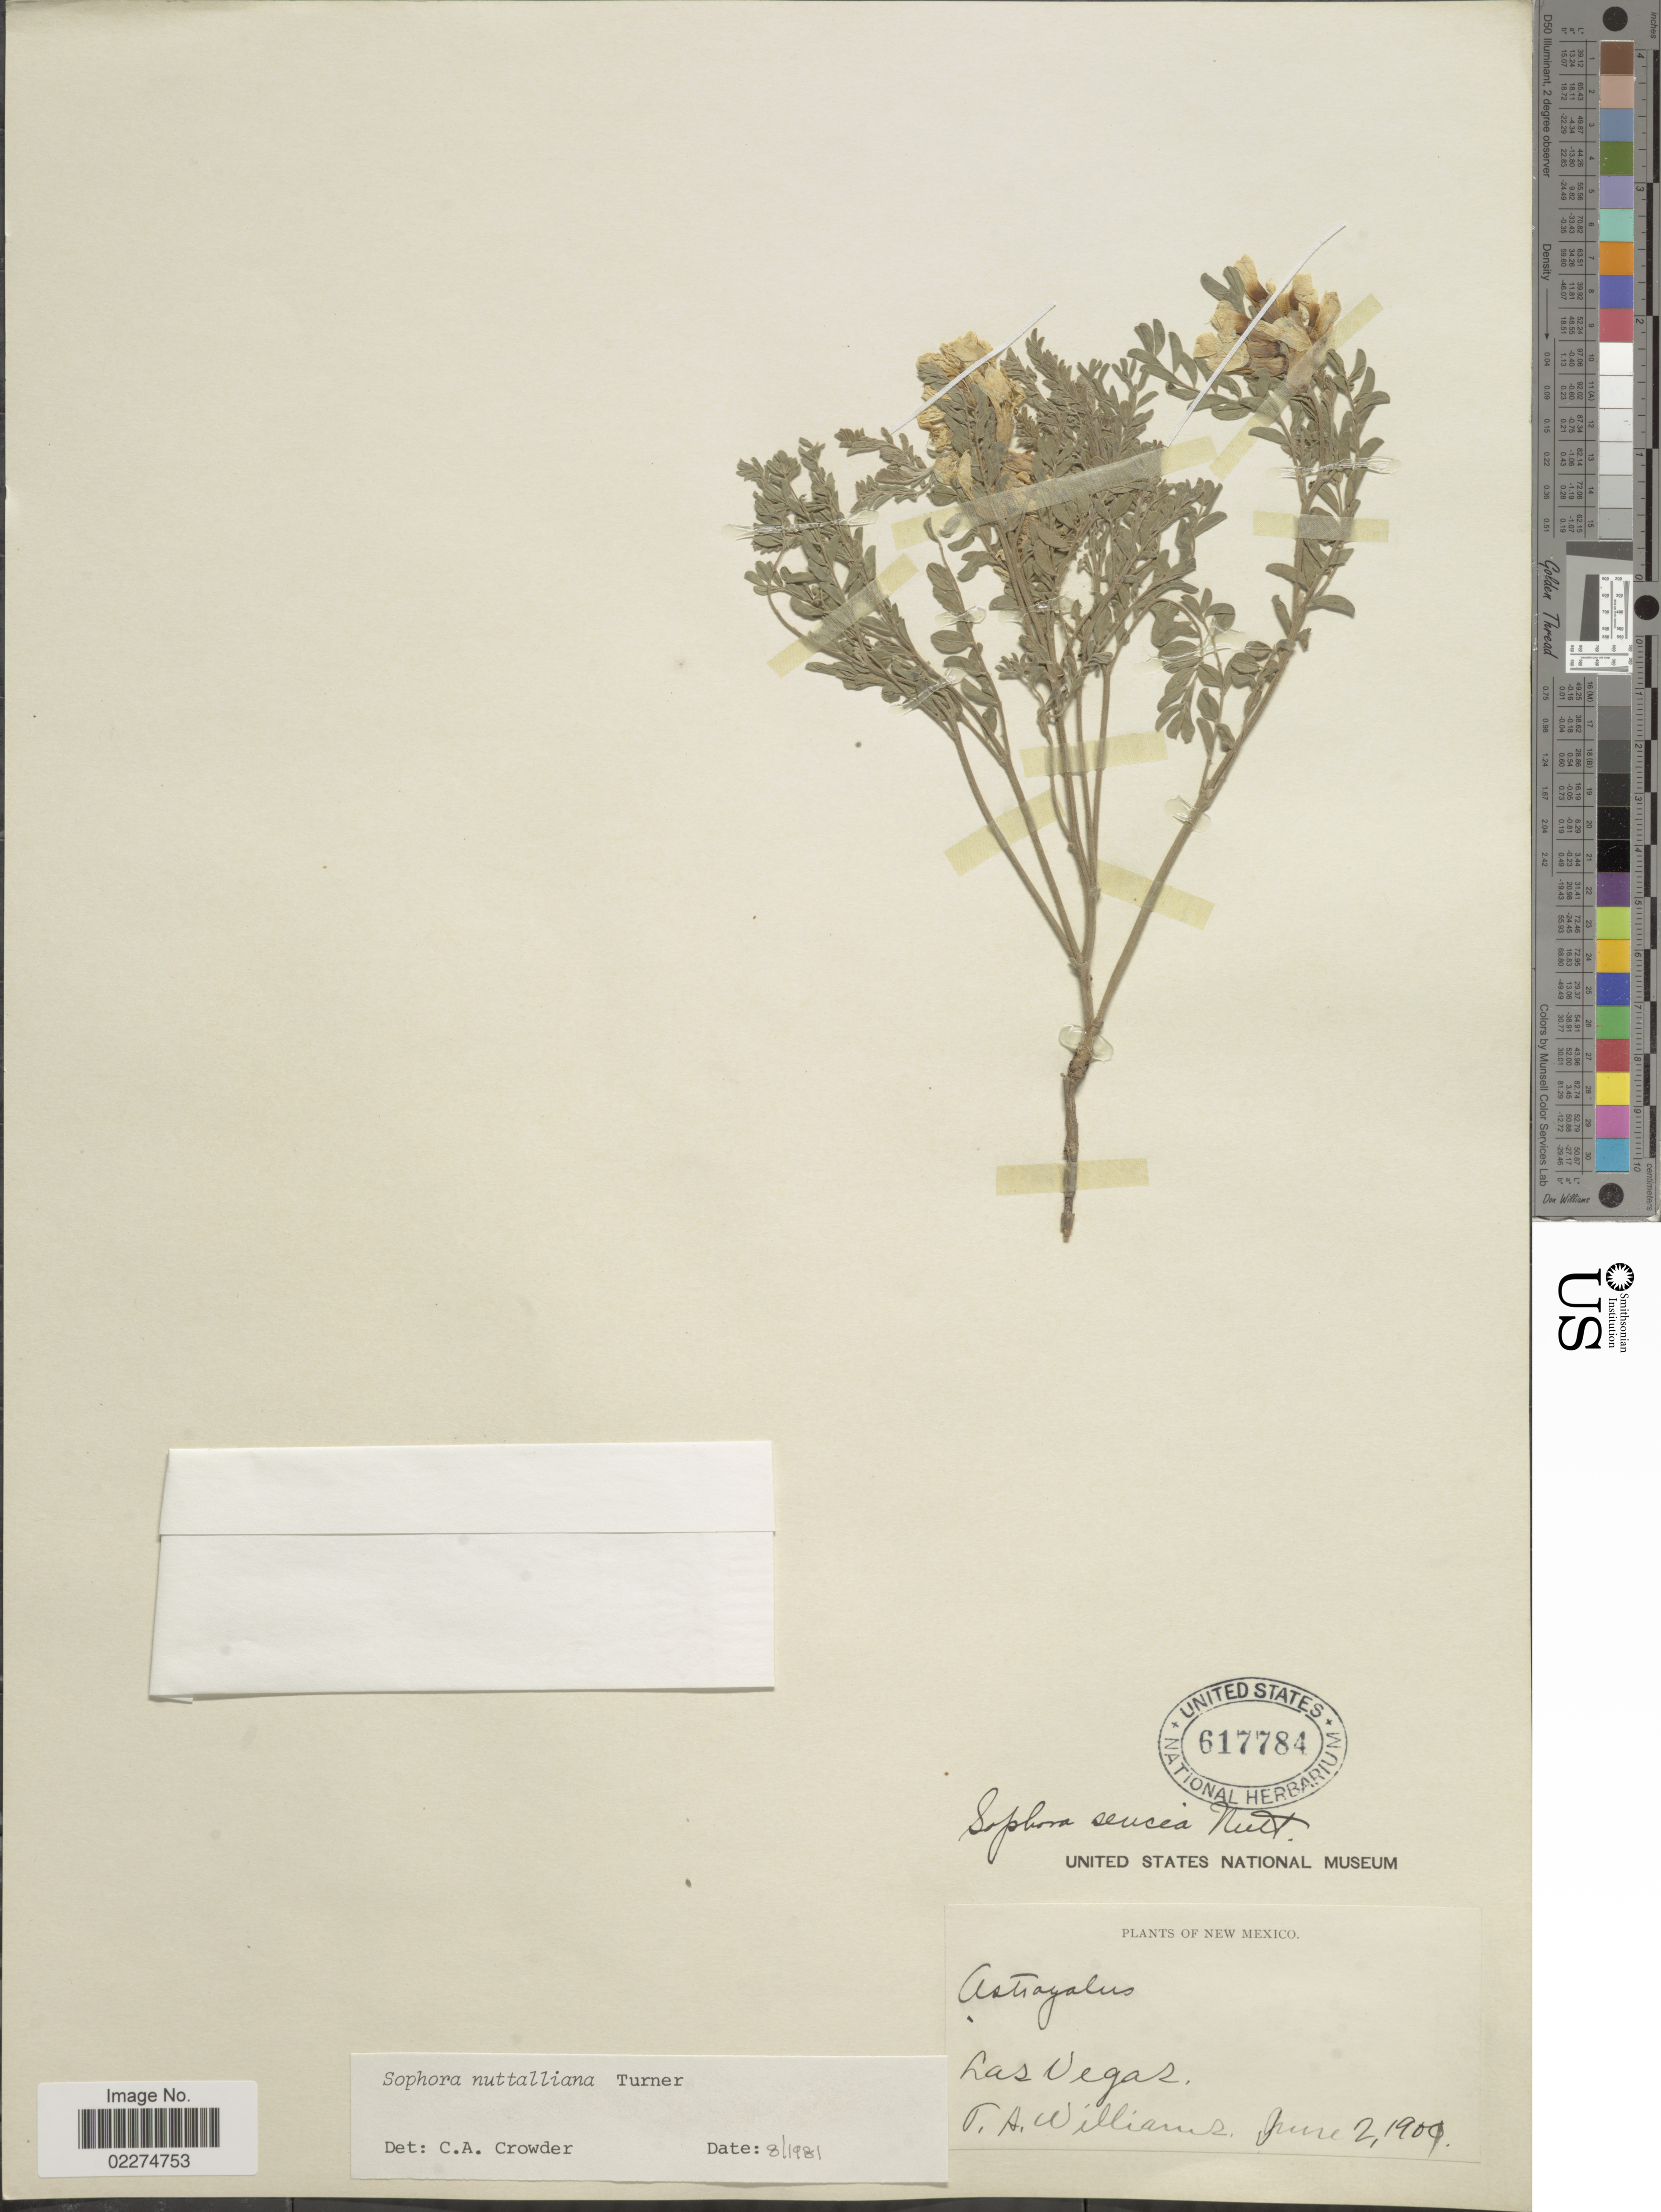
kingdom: Plantae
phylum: Tracheophyta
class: Magnoliopsida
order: Fabales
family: Fabaceae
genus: Sophora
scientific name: Sophora nuttalliana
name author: B.L. Turner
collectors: T. A. Williams (herbarium)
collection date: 1900-06-02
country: United States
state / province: New Mexico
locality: Las Vegas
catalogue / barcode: US 617784